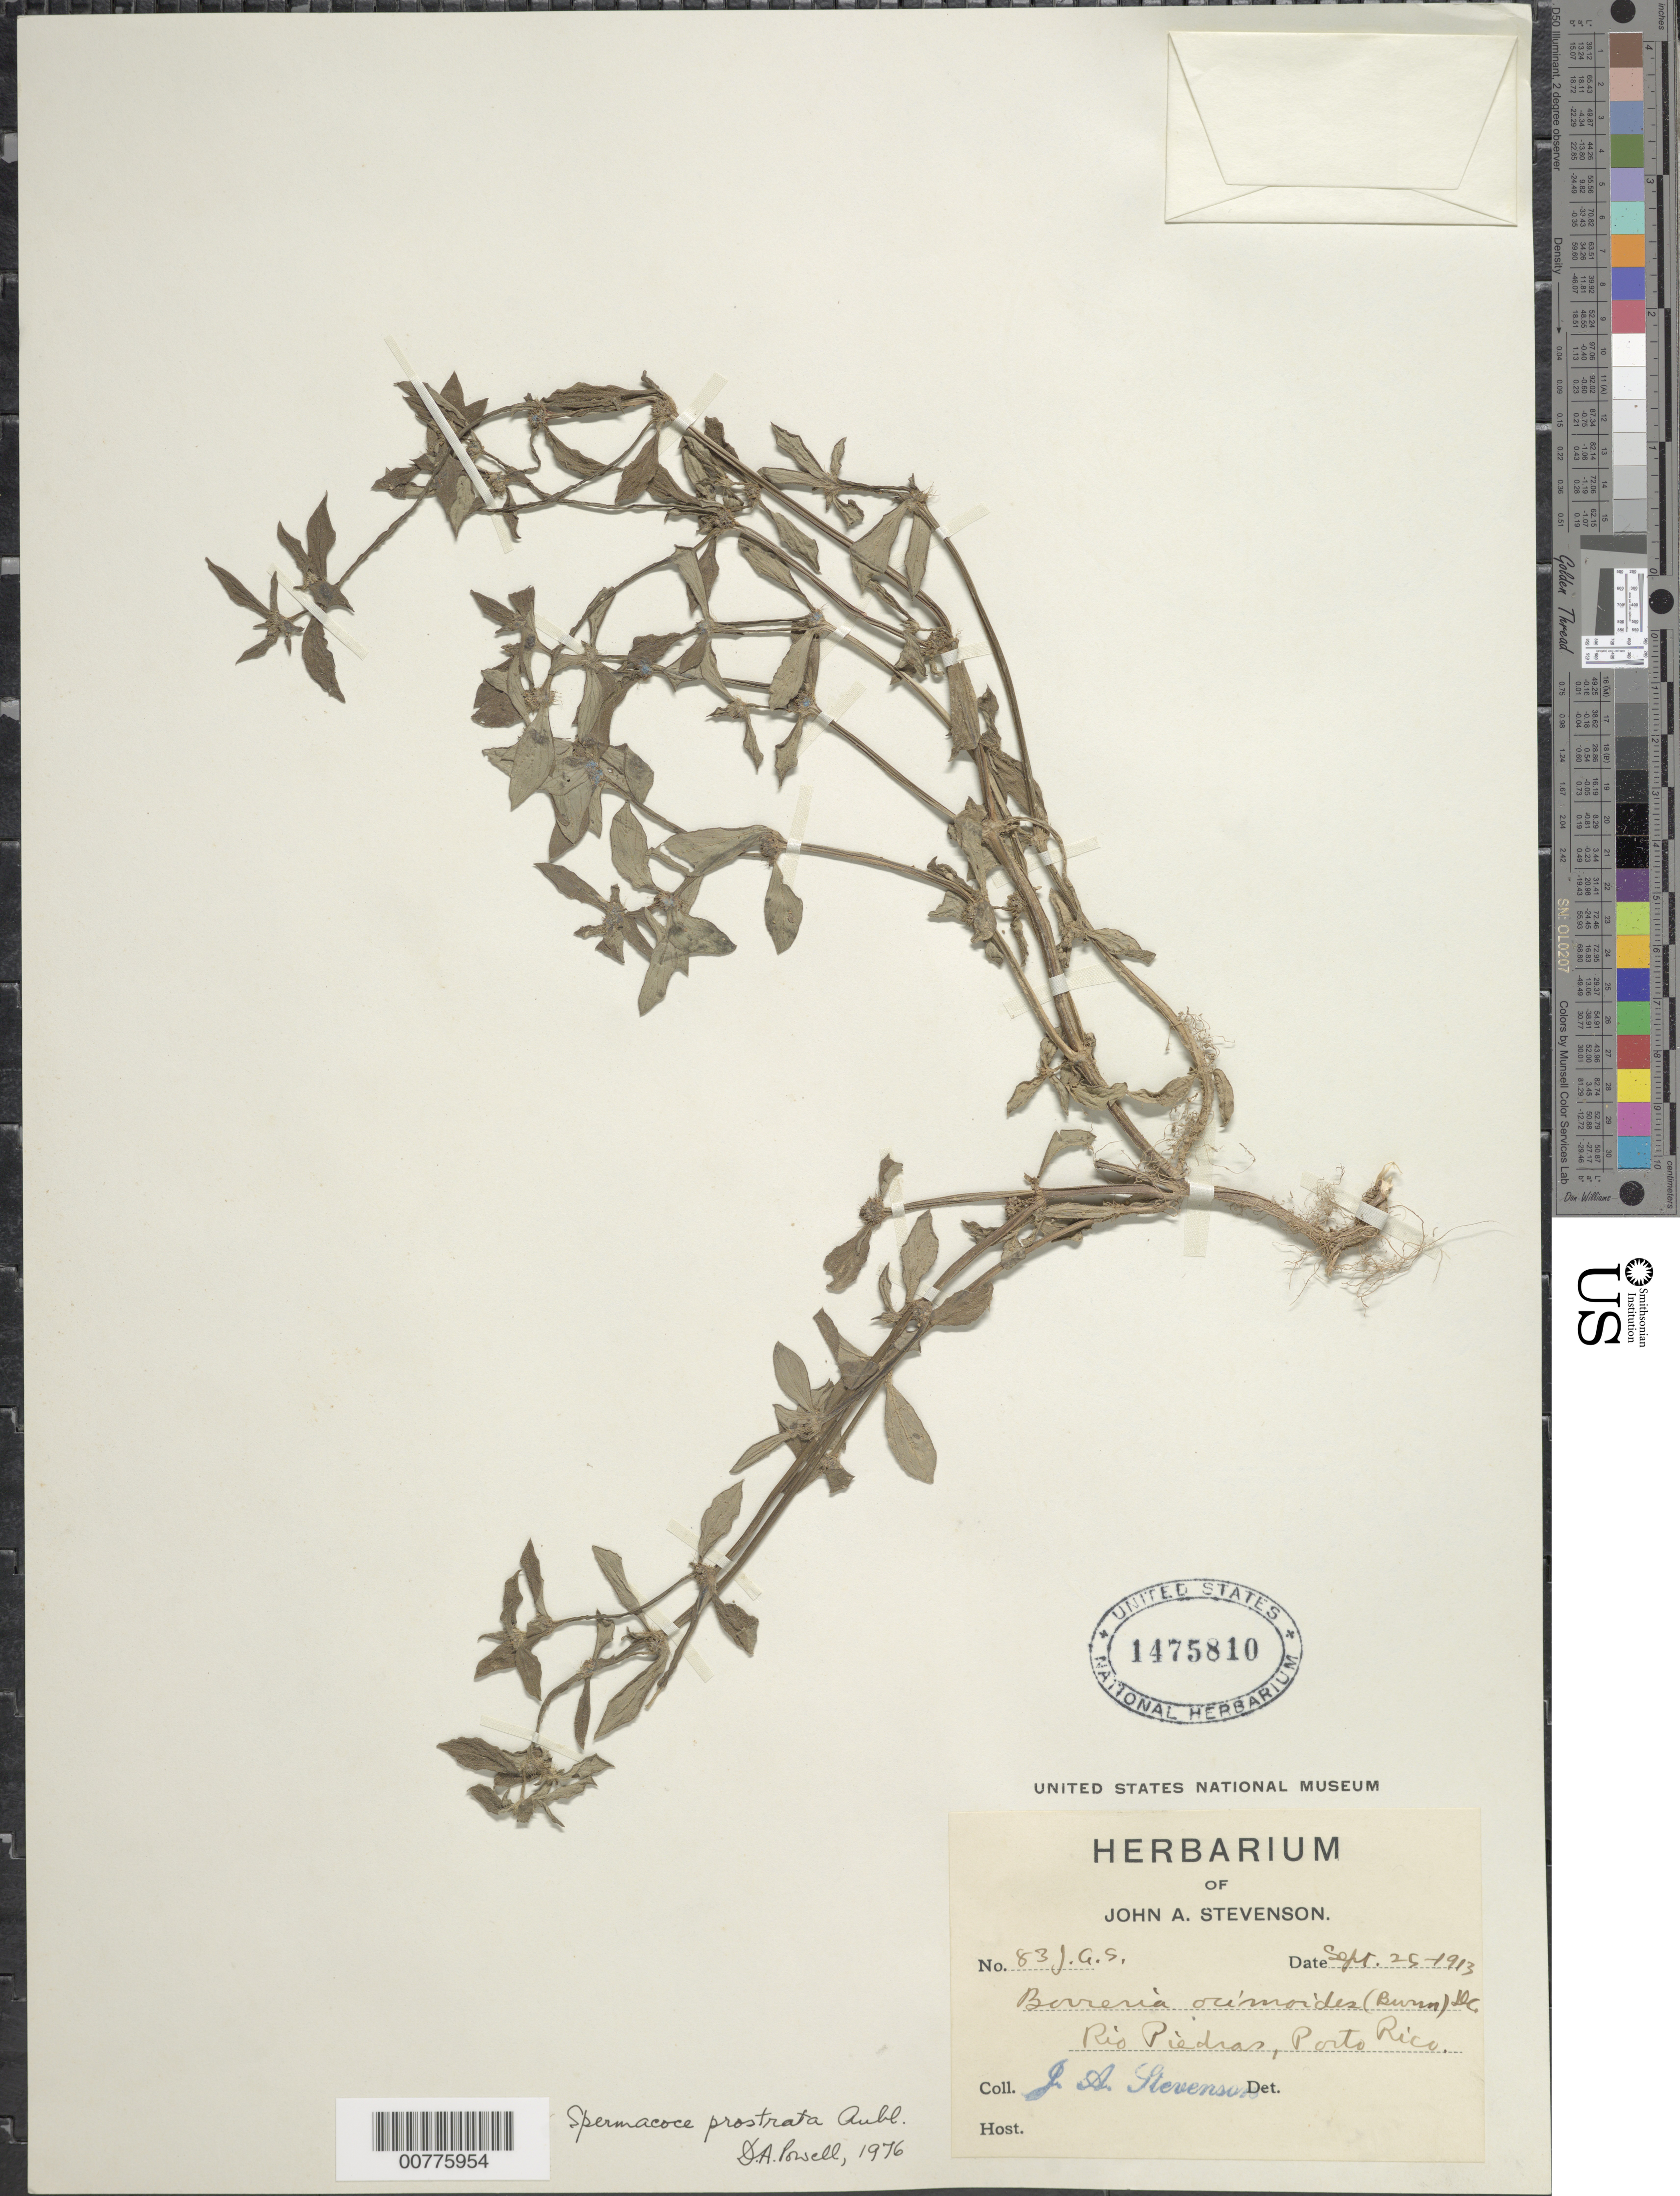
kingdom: Plantae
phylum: Tracheophyta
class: Magnoliopsida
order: Gentianales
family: Rubiaceae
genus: Spermacoce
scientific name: Spermacoce prostrata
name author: Aubl.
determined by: Powell, A.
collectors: J. Stevenson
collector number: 83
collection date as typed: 25 Sep 1913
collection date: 1913-09-25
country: Puerto Rico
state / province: San Juan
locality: Río Piedras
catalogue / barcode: US 1475810